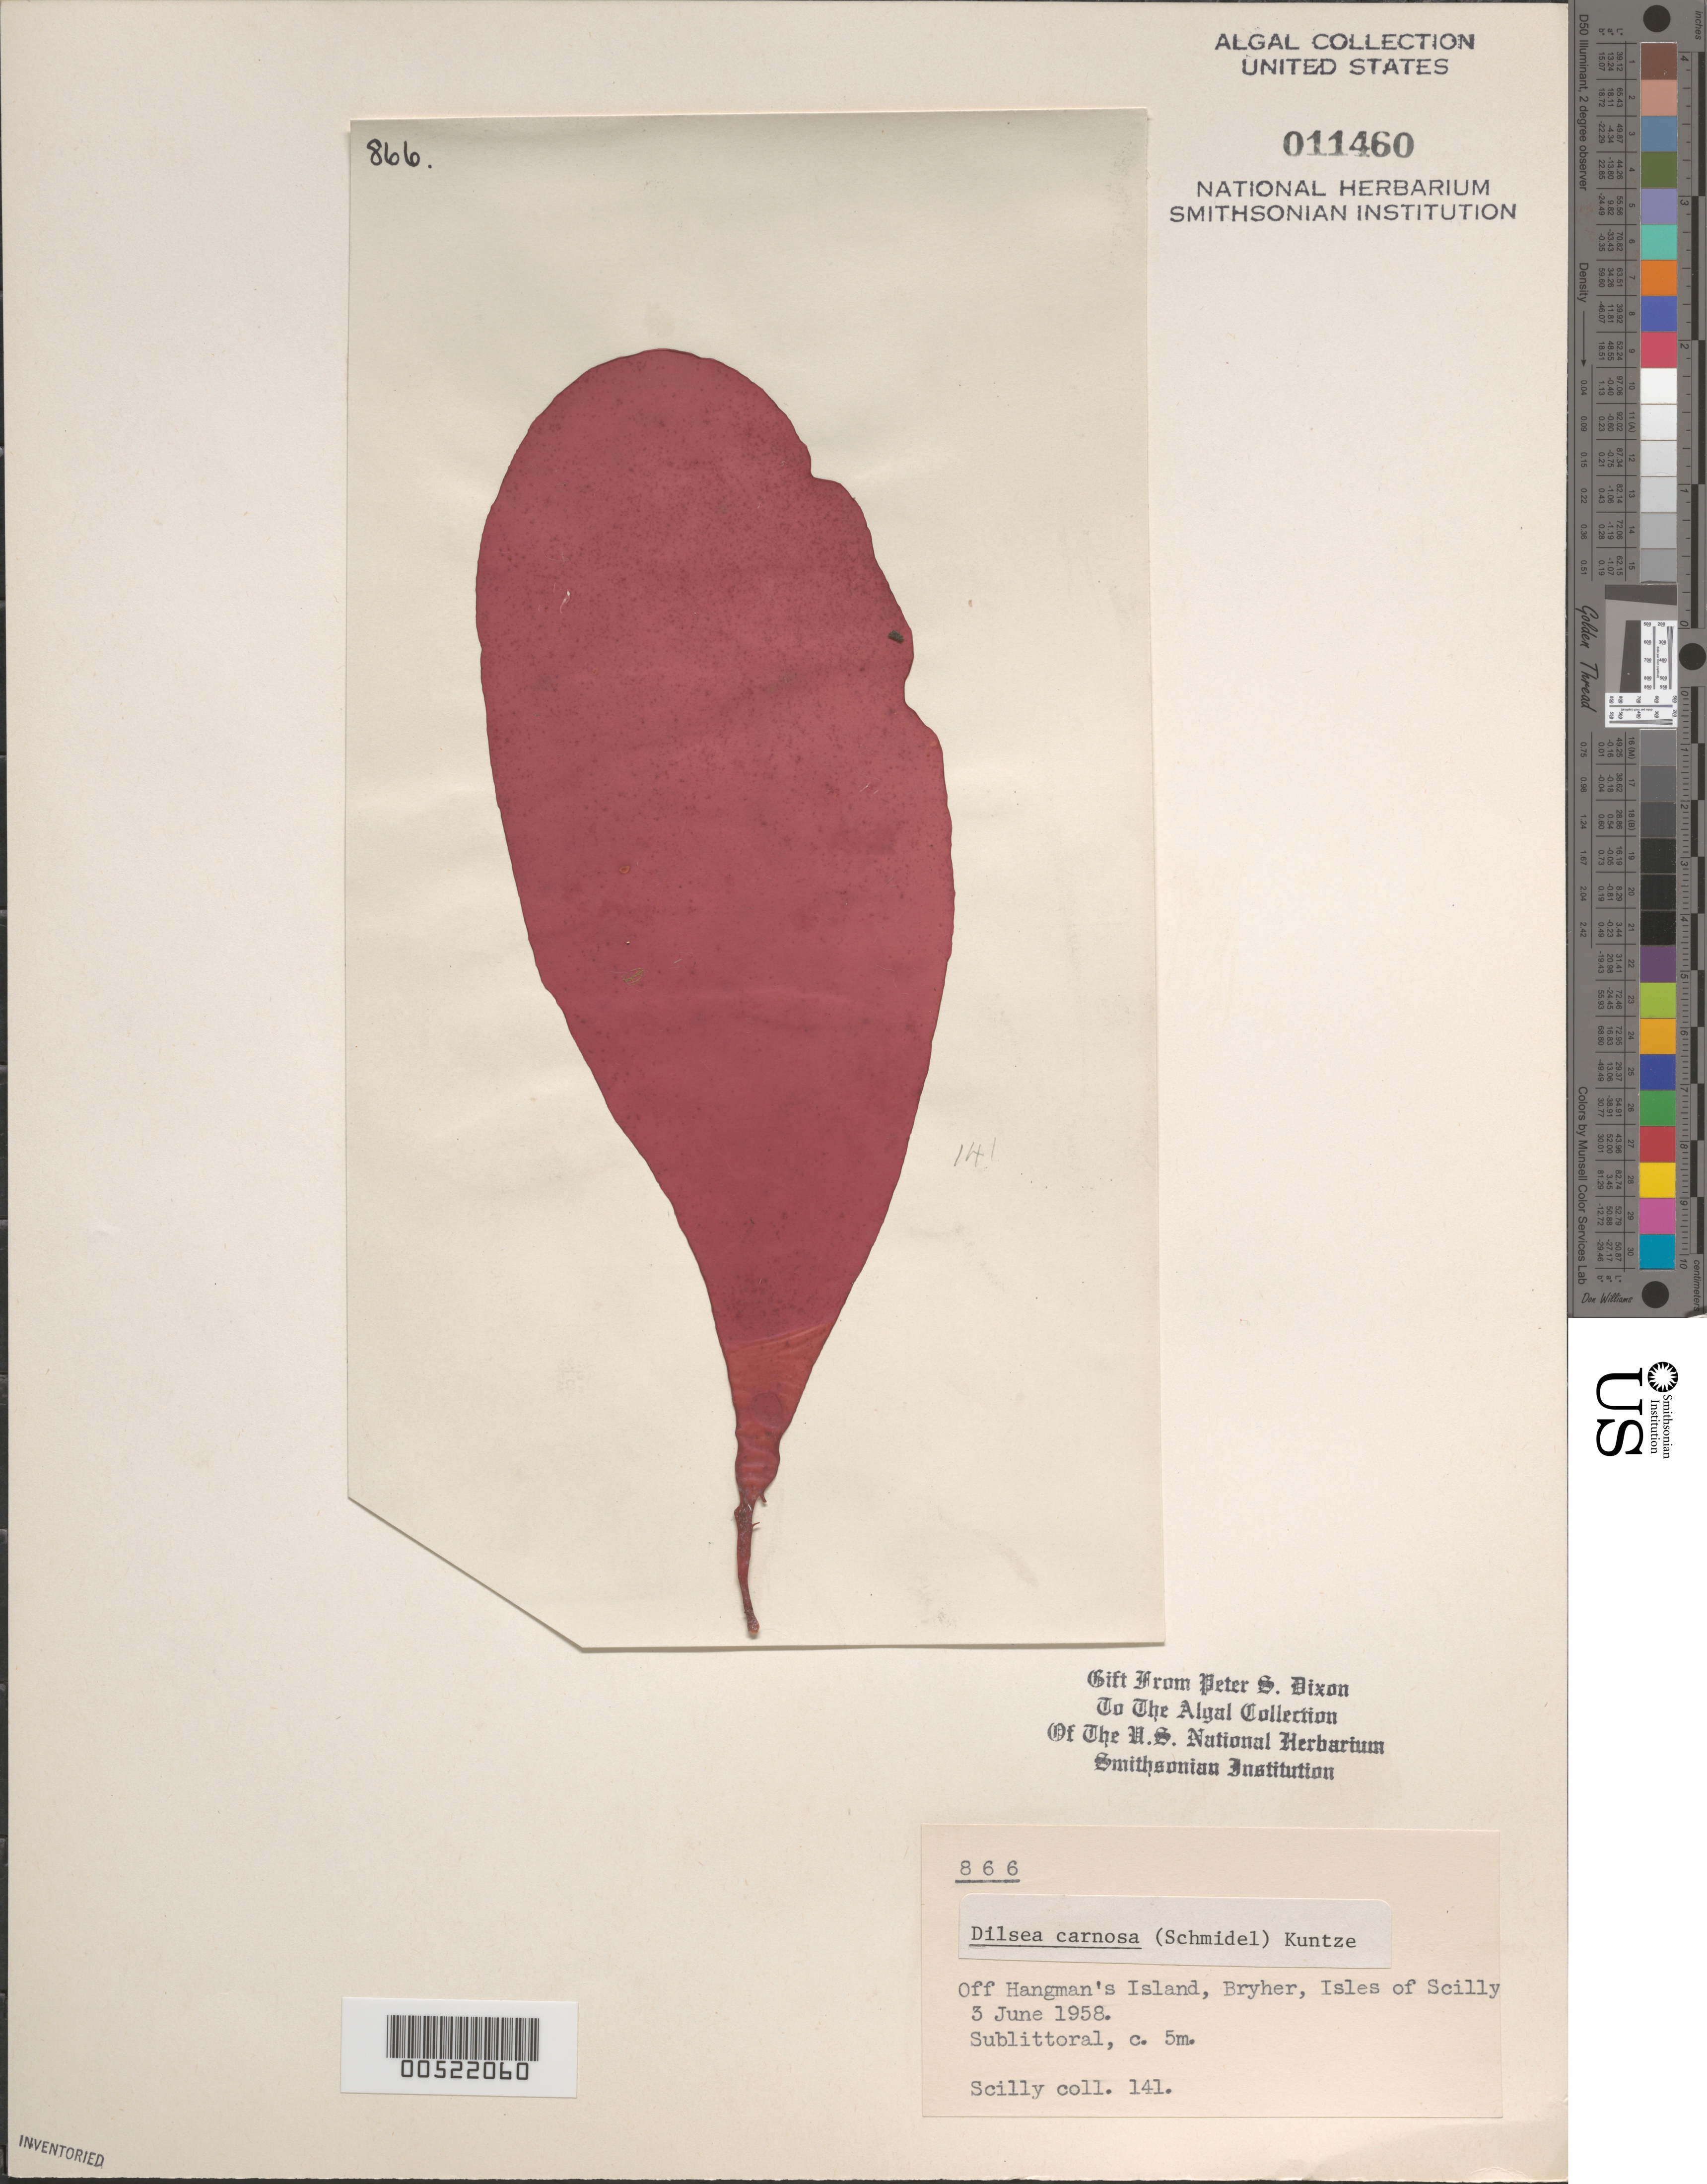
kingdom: Plantae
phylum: Rhodophyta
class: Florideophyceae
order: Gigartinales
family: Dumontiaceae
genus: Dilsea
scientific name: Dilsea carnosa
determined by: Dixon, P. S.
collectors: P. S. Dixon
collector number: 141 & PSD 866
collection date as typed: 03 Jun 1958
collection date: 1958-06-03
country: United Kingdom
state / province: England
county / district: Council of the Isles of Scilly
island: Bryher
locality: Off Hangman's Island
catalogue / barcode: US 11460